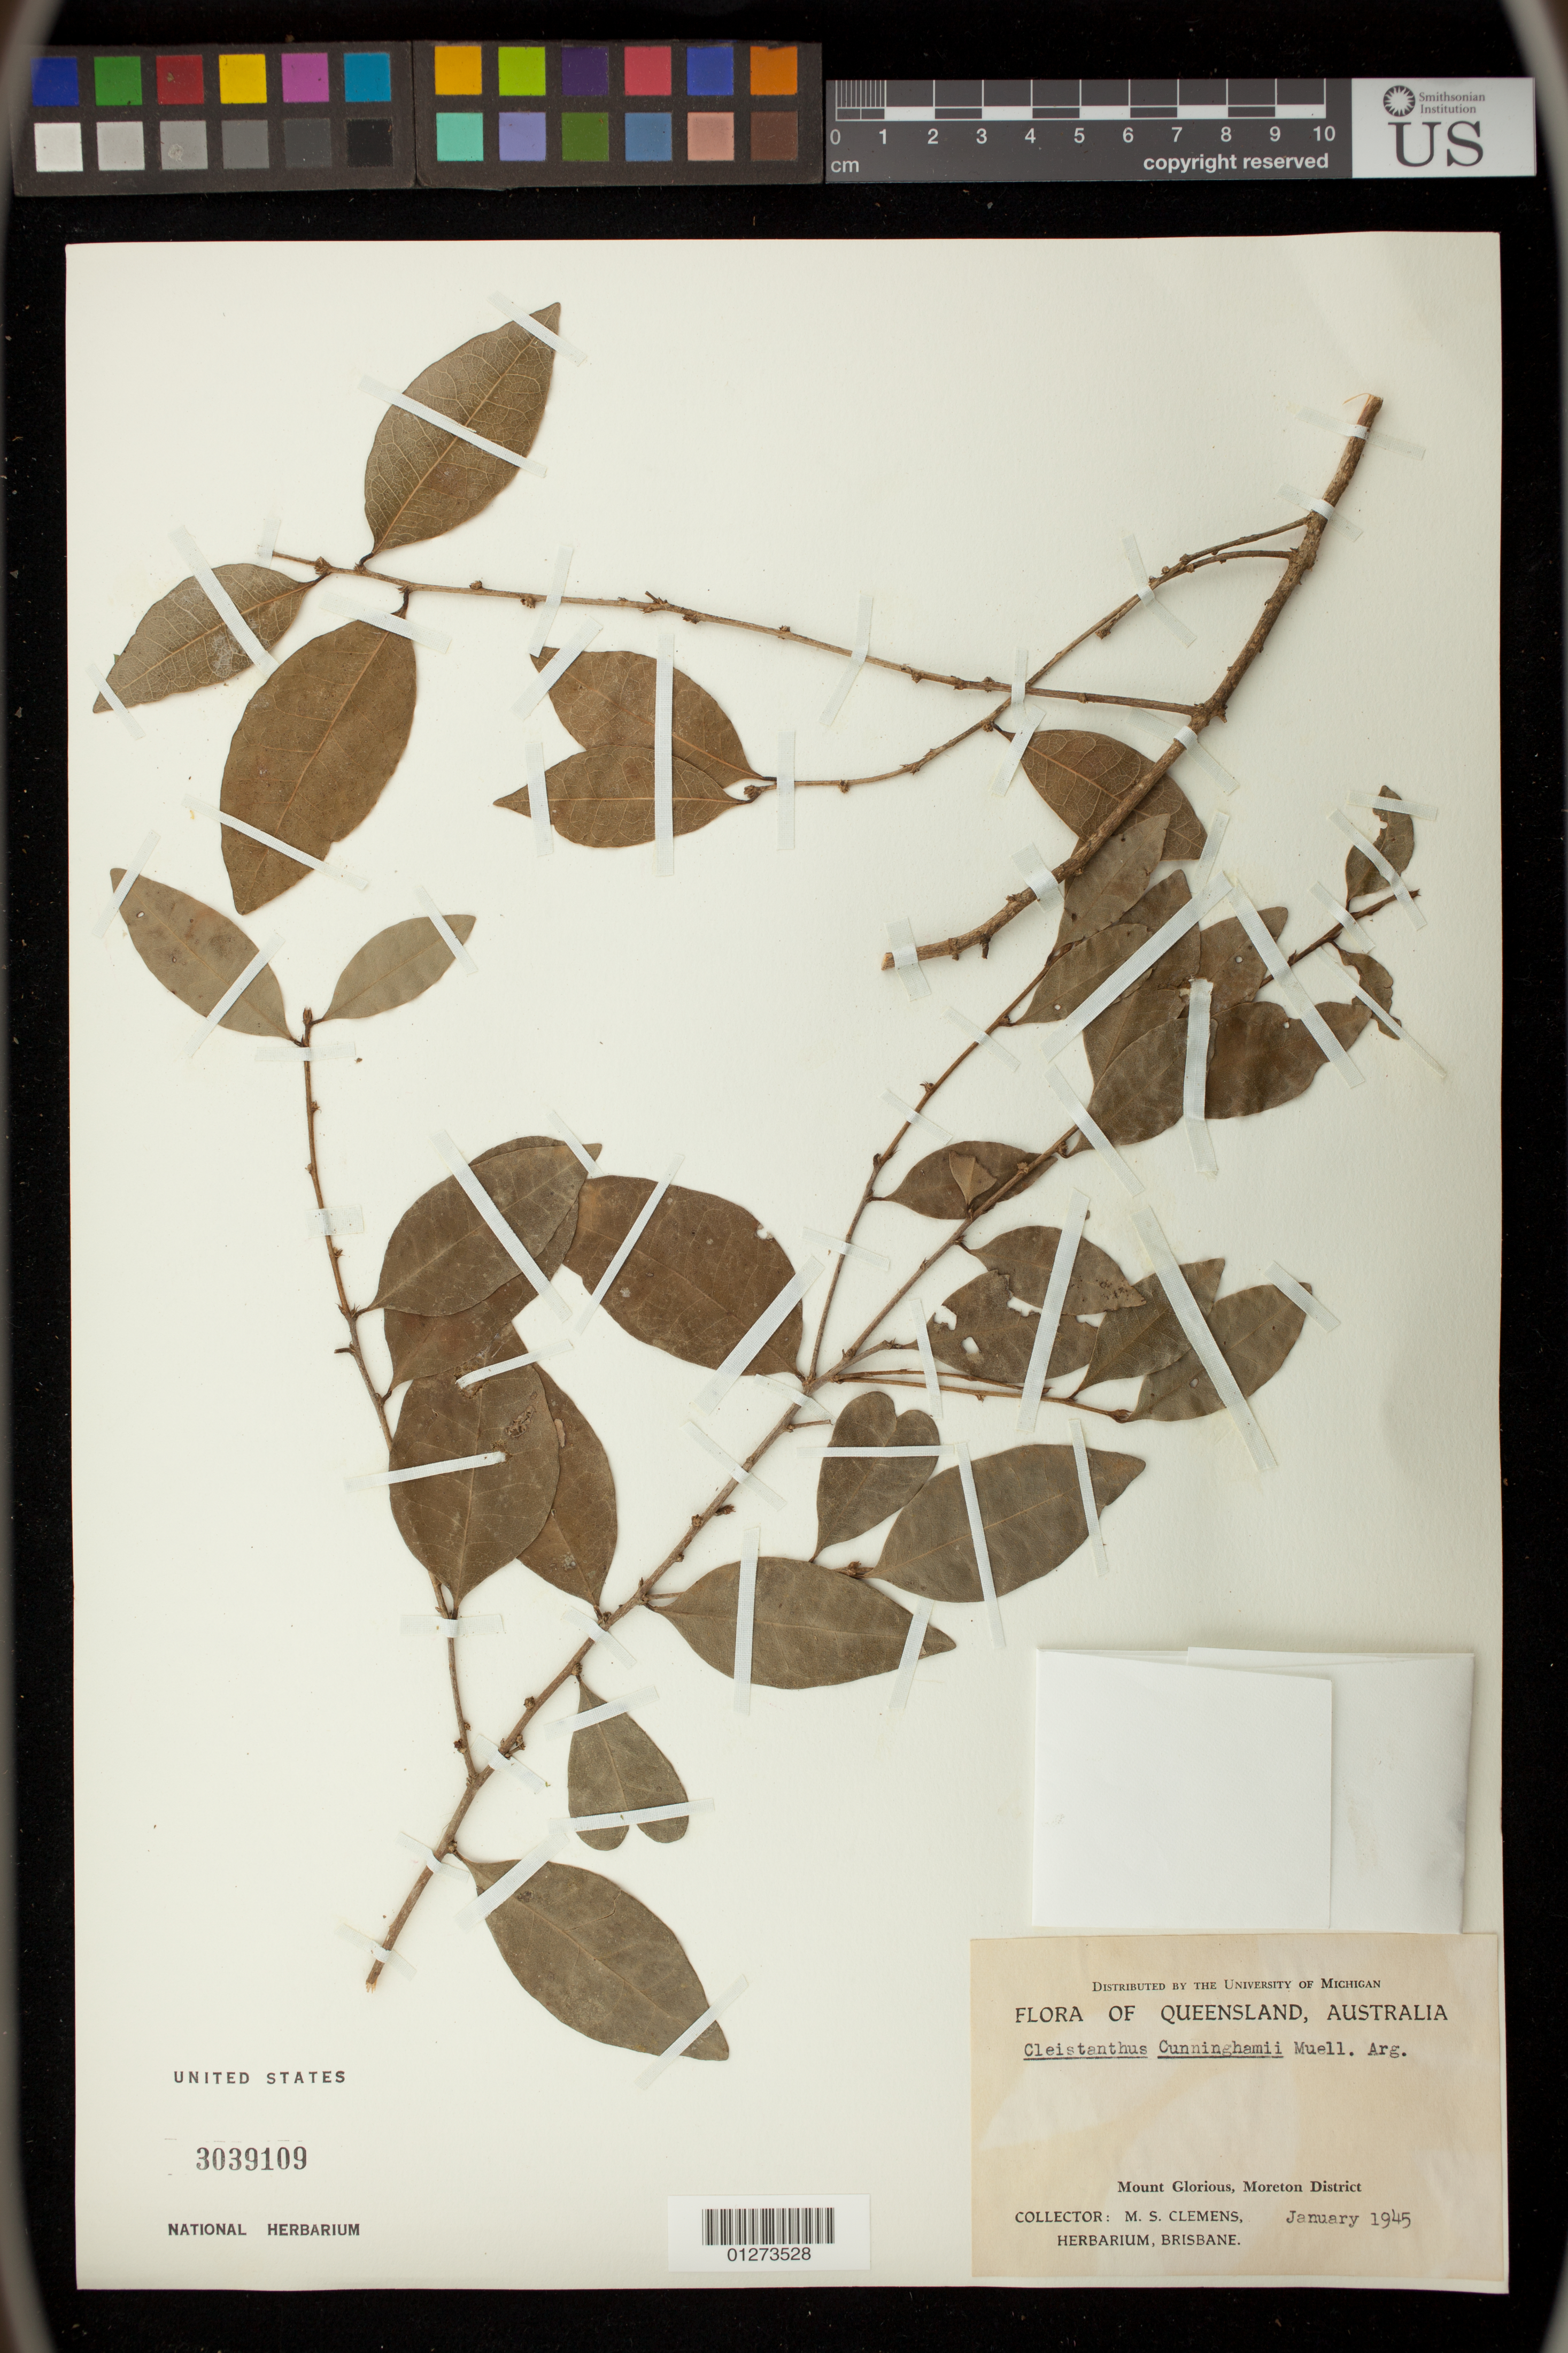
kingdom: Plantae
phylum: Tracheophyta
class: Magnoliopsida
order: Malpighiales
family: Phyllanthaceae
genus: Cleistanthus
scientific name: Cleistanthus cunninghamii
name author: (Müll. Arg.) Müll. Arg.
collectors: M. S. Clemens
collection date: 1945-01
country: Australia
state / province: Queensland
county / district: Moreton Bay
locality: Mount Glorious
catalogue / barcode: US 3039109